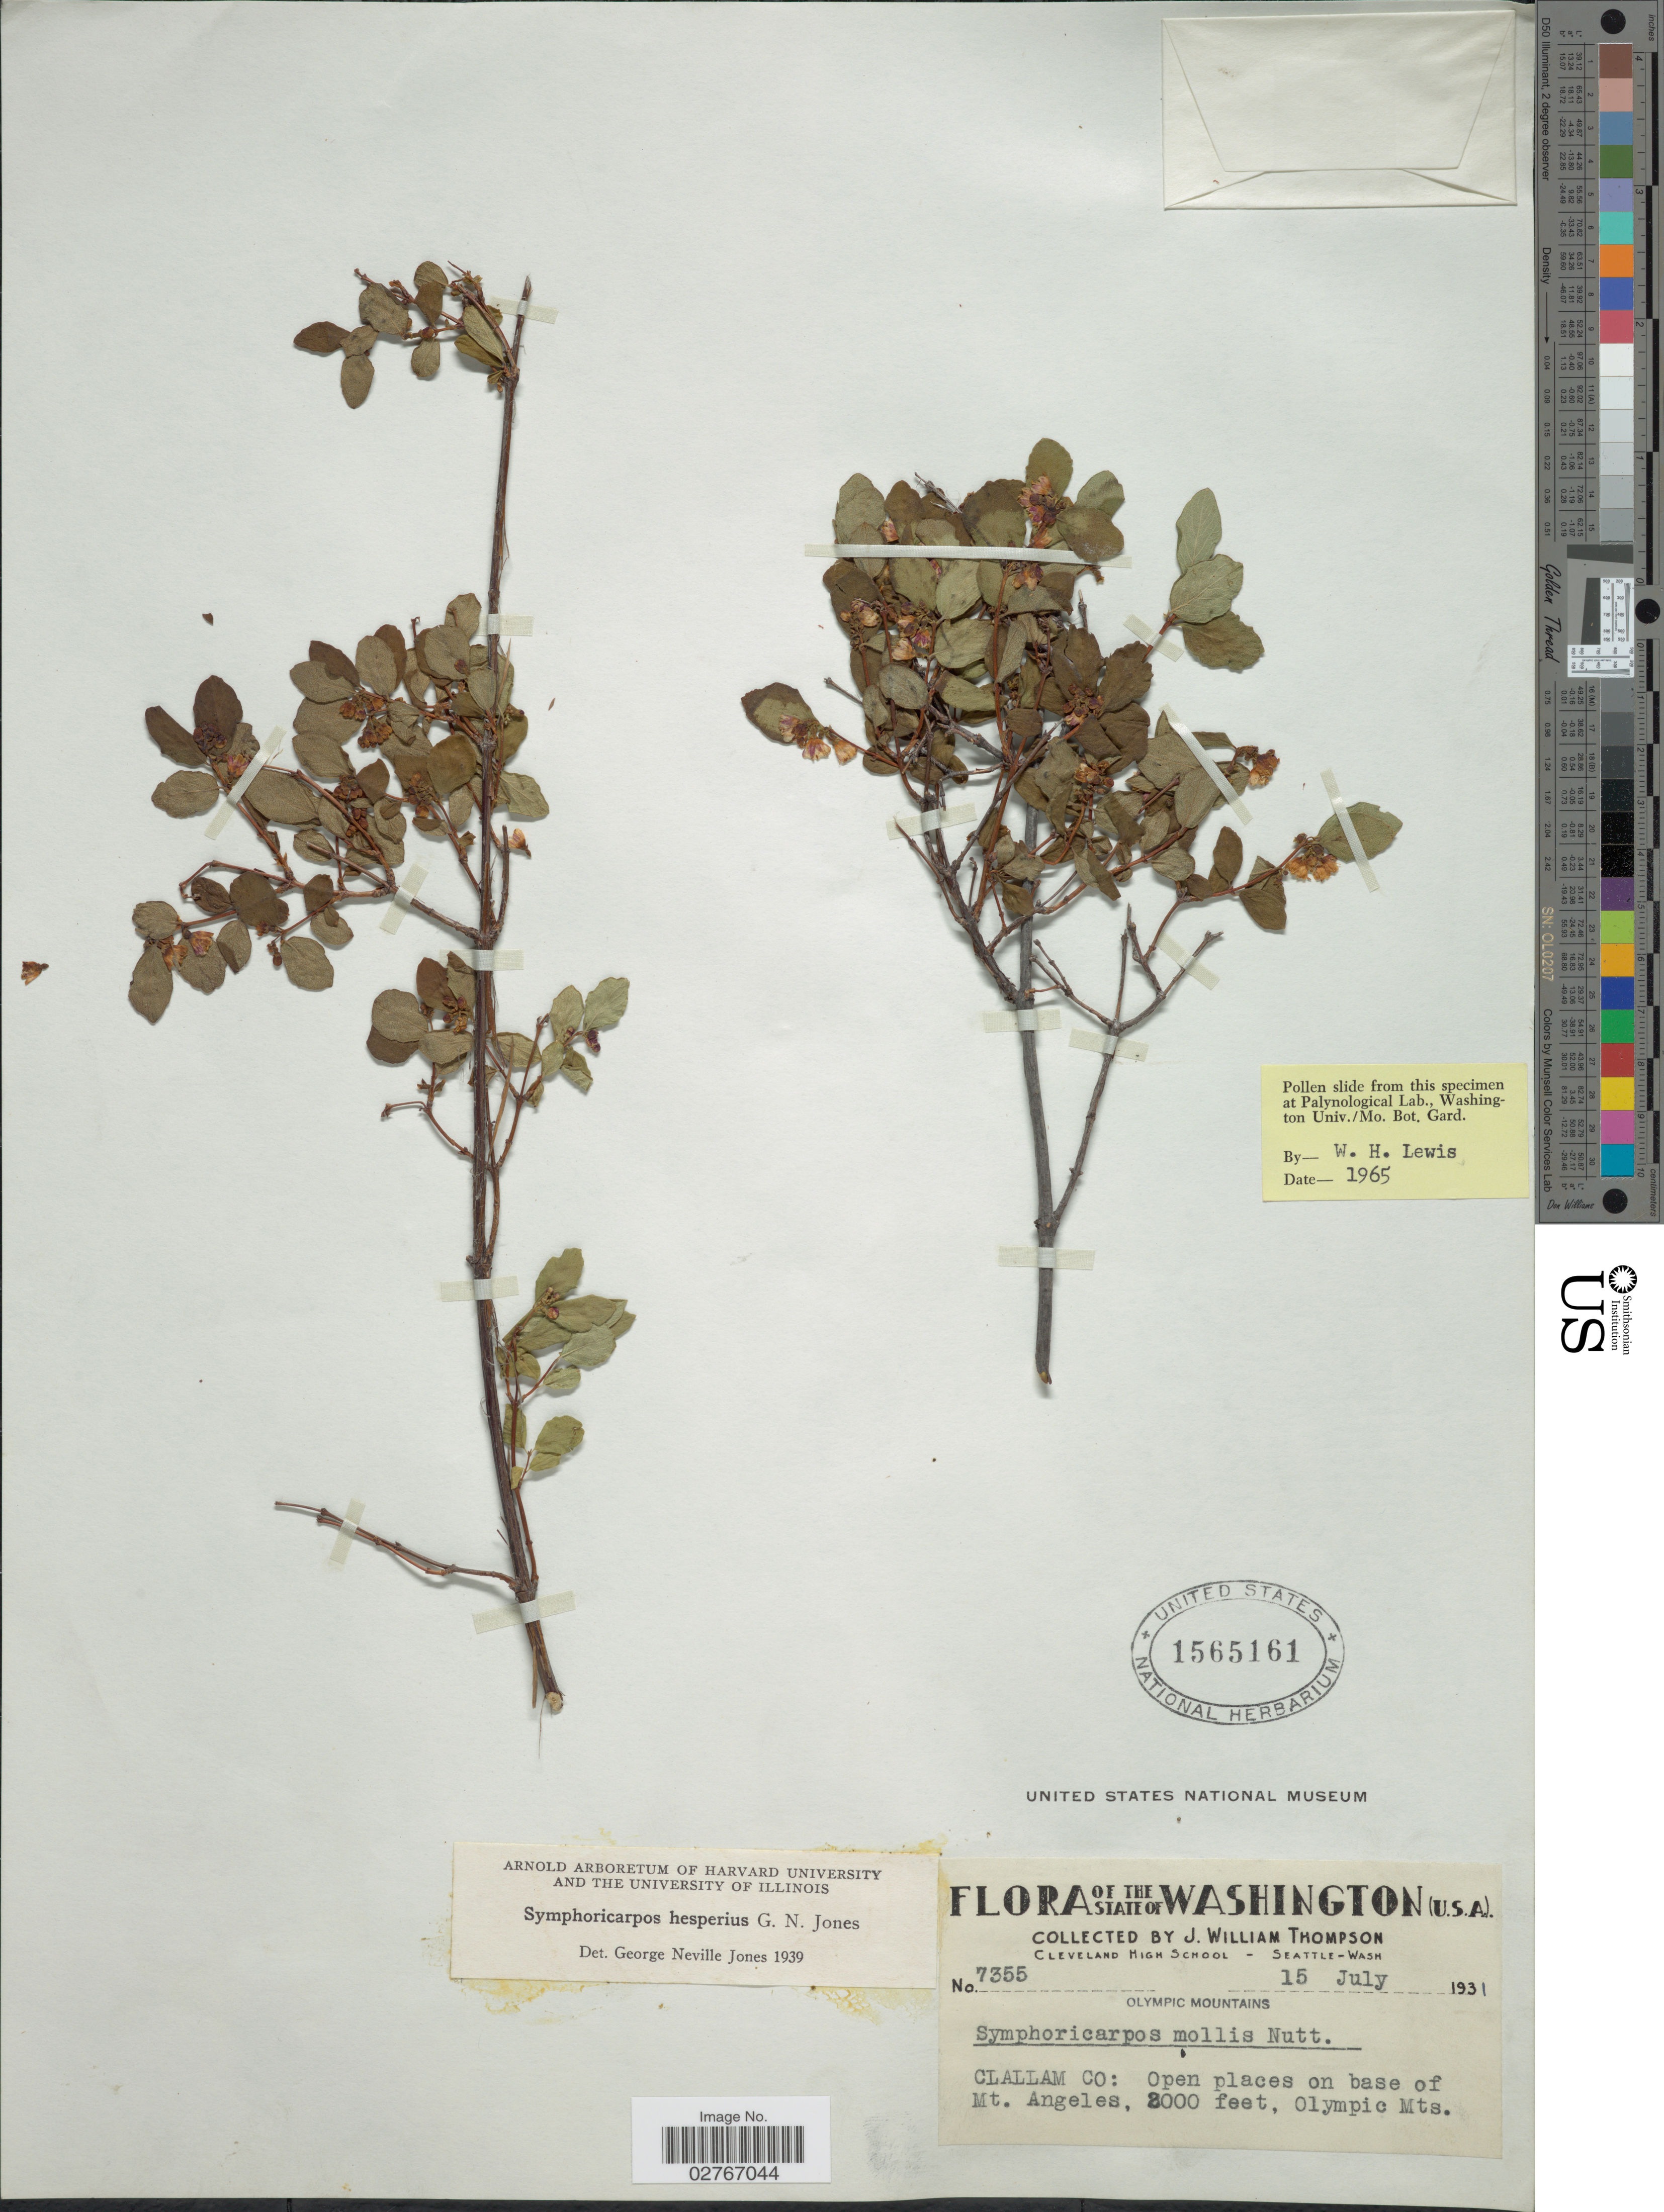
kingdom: Plantae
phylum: Tracheophyta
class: Magnoliopsida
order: Dipsacales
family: Caprifoliaceae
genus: Symphoricarpos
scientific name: Symphoricarpos hesperius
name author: G.N. Jones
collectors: J. W. Thompson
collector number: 7355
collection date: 1931-07-15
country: United States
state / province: Washington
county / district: Clallam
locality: Clallam Co: Open places on base of Mt. Angeles, Olympic Mts.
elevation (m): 610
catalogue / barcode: US 1565161